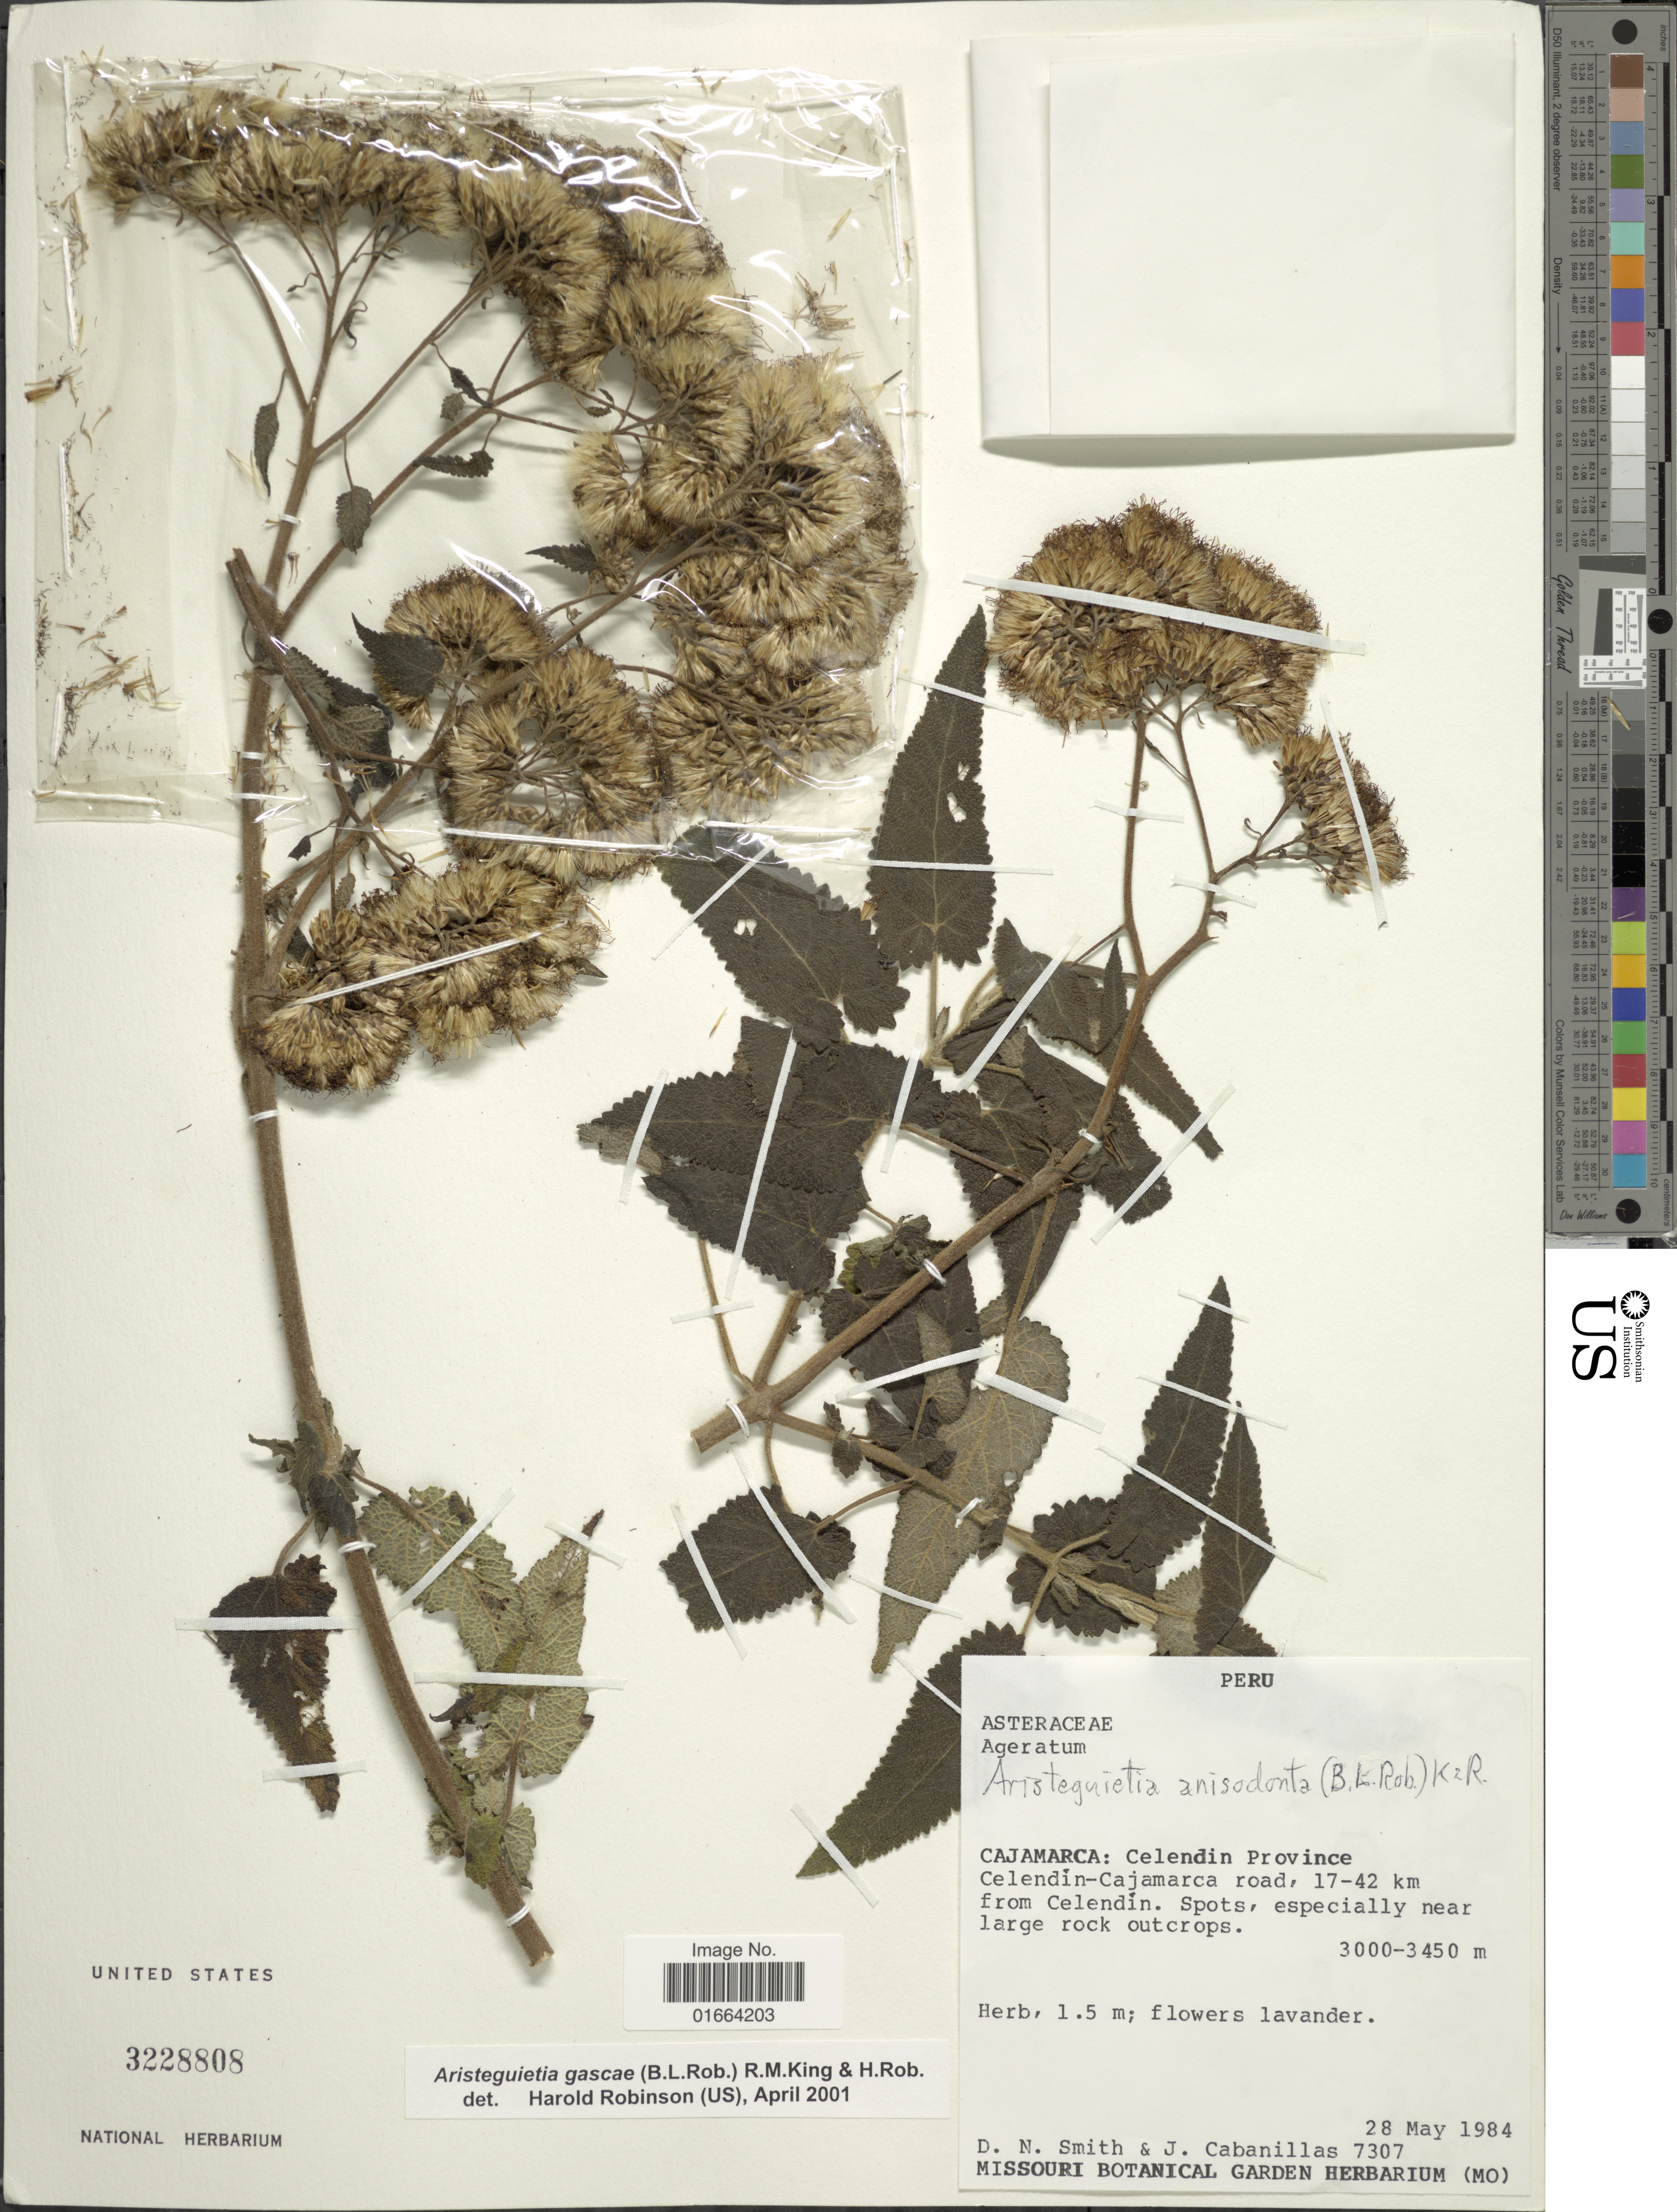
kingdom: Plantae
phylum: Tracheophyta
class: Magnoliopsida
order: Asterales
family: Asteraceae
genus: Aristeguietia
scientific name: Aristeguietia gascae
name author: (B.L. Rob.) R.M. King & H. Rob.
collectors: D. Smith & J. Cabanillas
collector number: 7307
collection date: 1984-05-28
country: Peru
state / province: Cajamarca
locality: Celendin Province. Celendin-Cajamarca road, 17-42 km from Celendin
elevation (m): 3000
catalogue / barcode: US 3228808